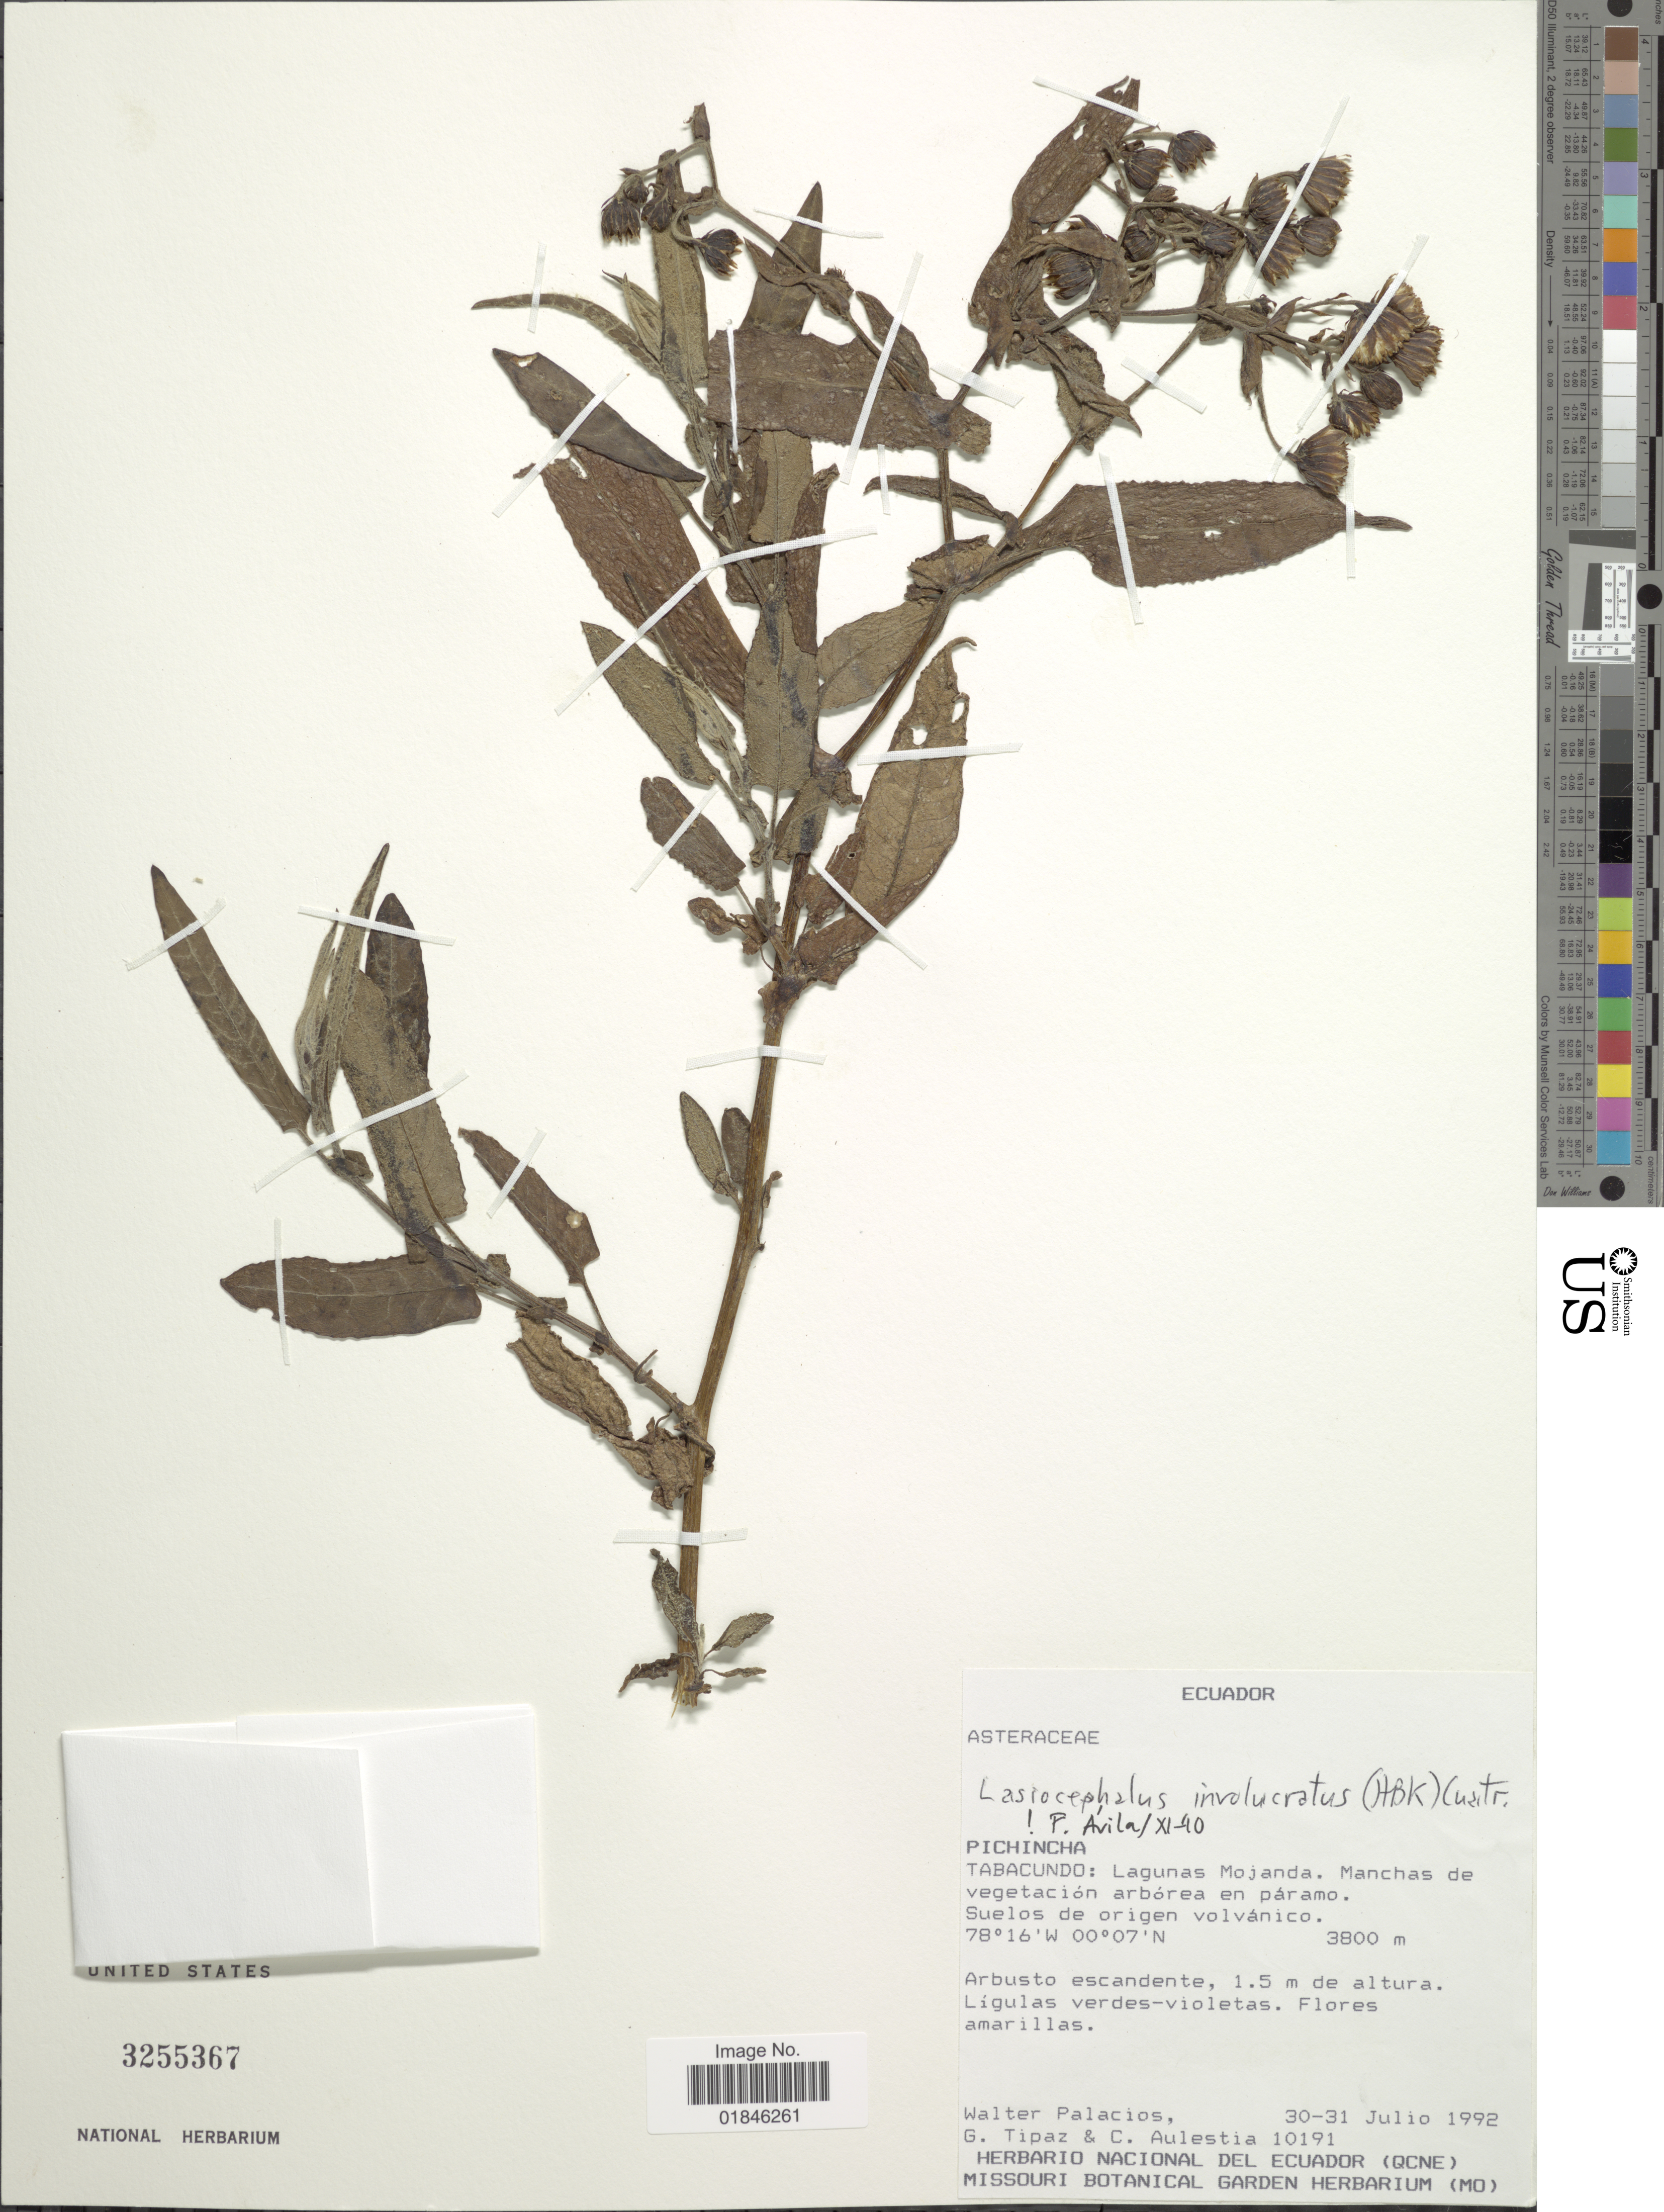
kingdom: Plantae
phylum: Tracheophyta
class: Magnoliopsida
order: Asterales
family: Asteraceae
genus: Senecio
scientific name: Senecio subinvolucratus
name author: Cuatrec.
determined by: Salomon, Luciana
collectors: W. Palacios, G. Tipaz & C. Aulestia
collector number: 10191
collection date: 1992-07-30/1992-07-31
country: Ecuador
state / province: Pichincha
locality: Pichincha. Tabacundo: Lagunas Mojanda. Manchas de vegetación arbórea en páramo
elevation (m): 3800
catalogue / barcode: US 3255367